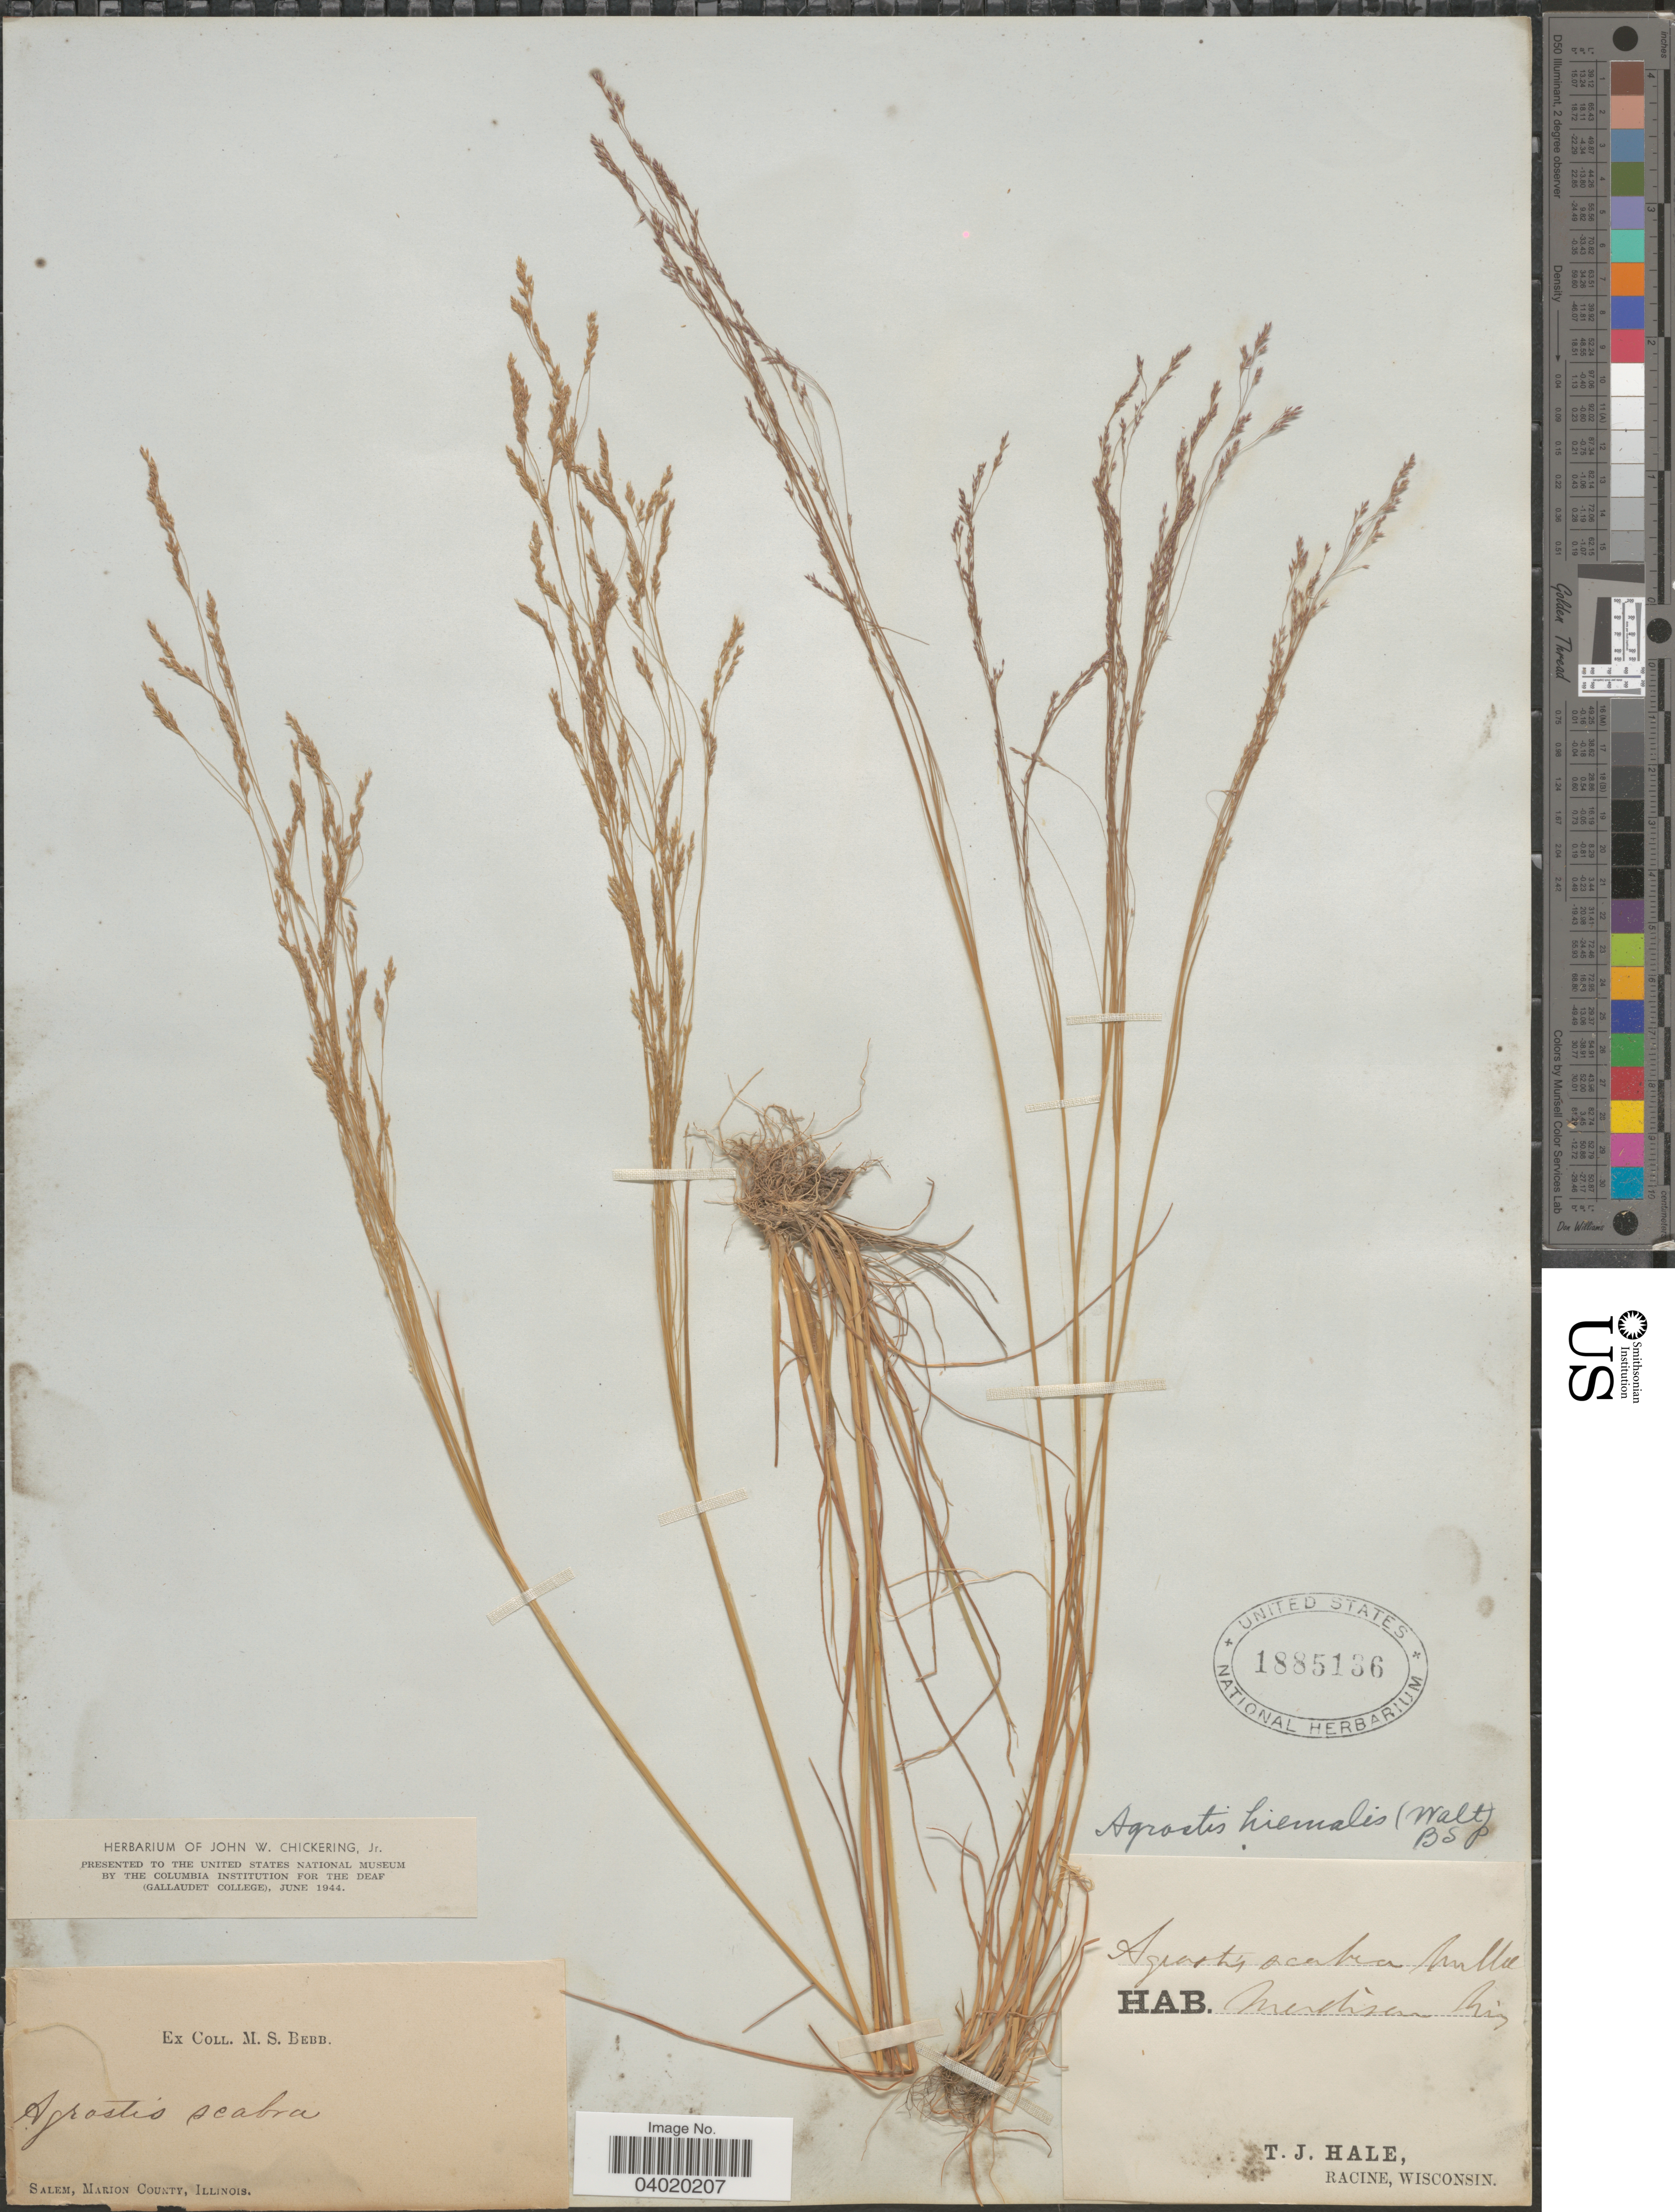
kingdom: Plantae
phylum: Tracheophyta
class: Liliopsida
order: Poales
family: Poaceae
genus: Agrostis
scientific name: Agrostis hyemalis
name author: (Walter) Britton et al.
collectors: M. Bebb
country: United States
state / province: Illinois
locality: Salem, Marion County.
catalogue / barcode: US 1885136-2